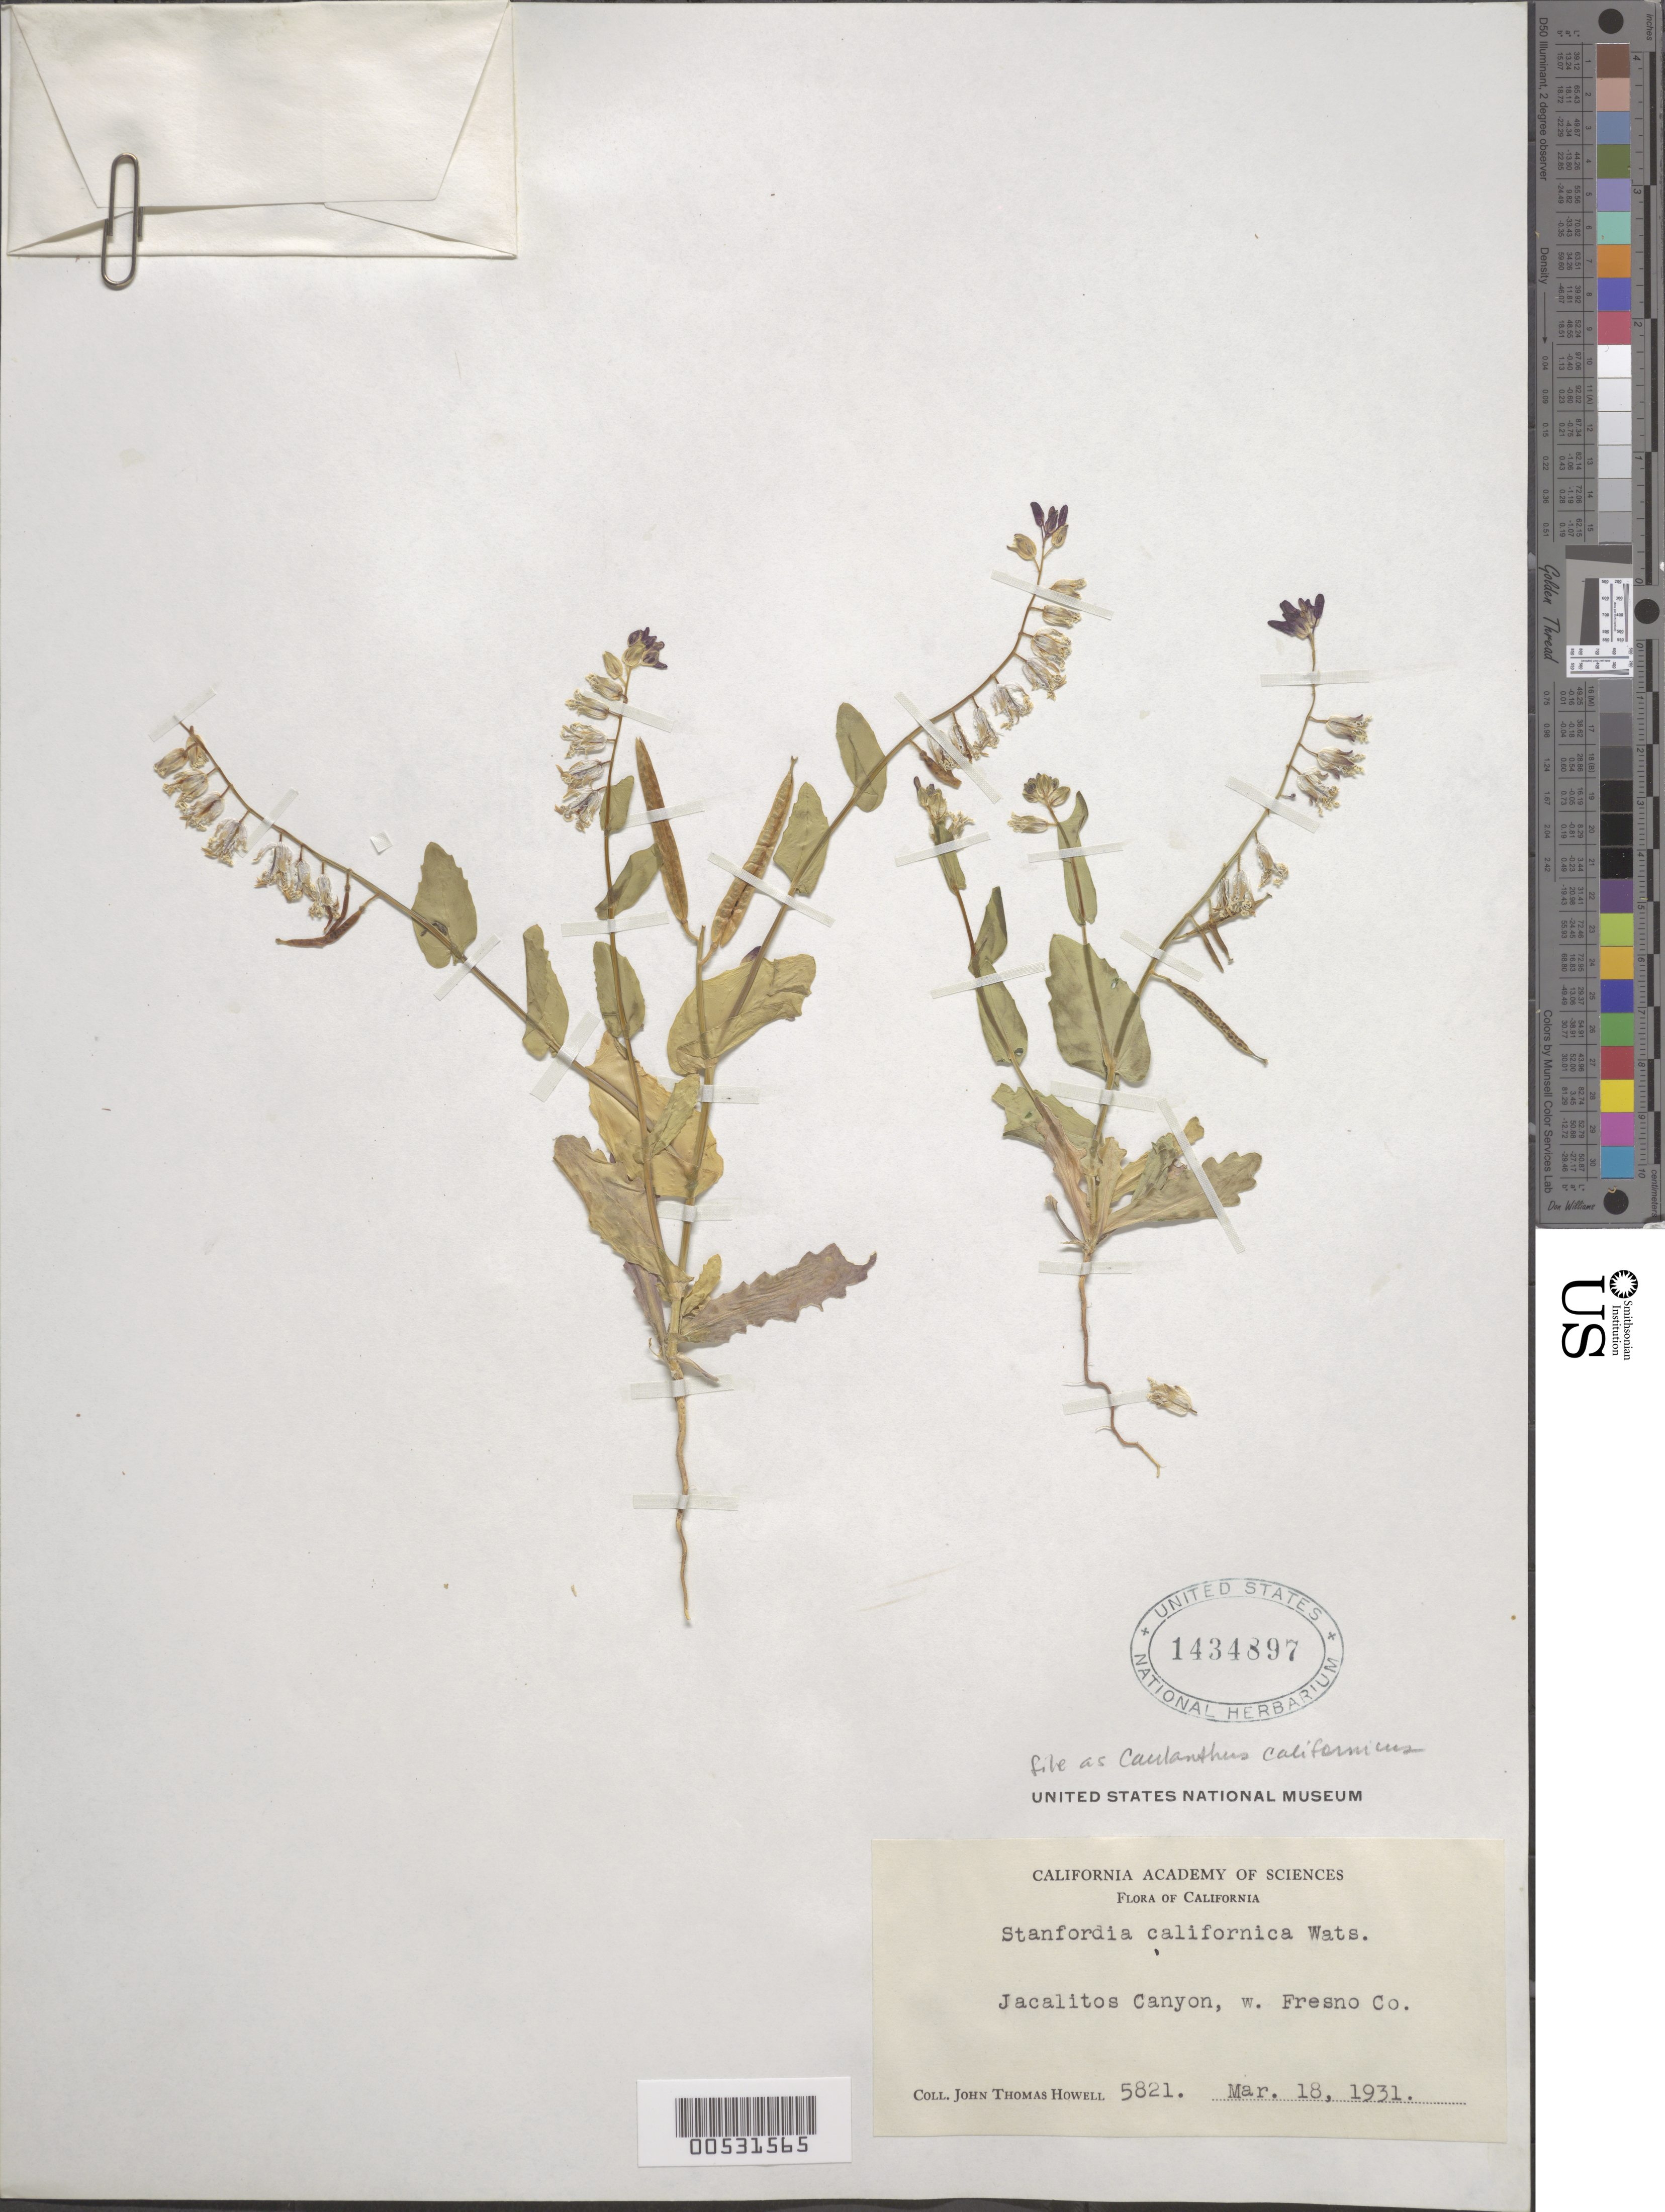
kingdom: Plantae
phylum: Tracheophyta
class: Magnoliopsida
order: Brassicales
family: Brassicaceae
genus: Caulanthus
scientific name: Caulanthus californicus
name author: S. Watson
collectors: J. T. Howell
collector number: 5821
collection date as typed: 18 Mar 1931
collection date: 1931-03-18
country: United States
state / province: California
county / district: Fresno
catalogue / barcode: US 1434897